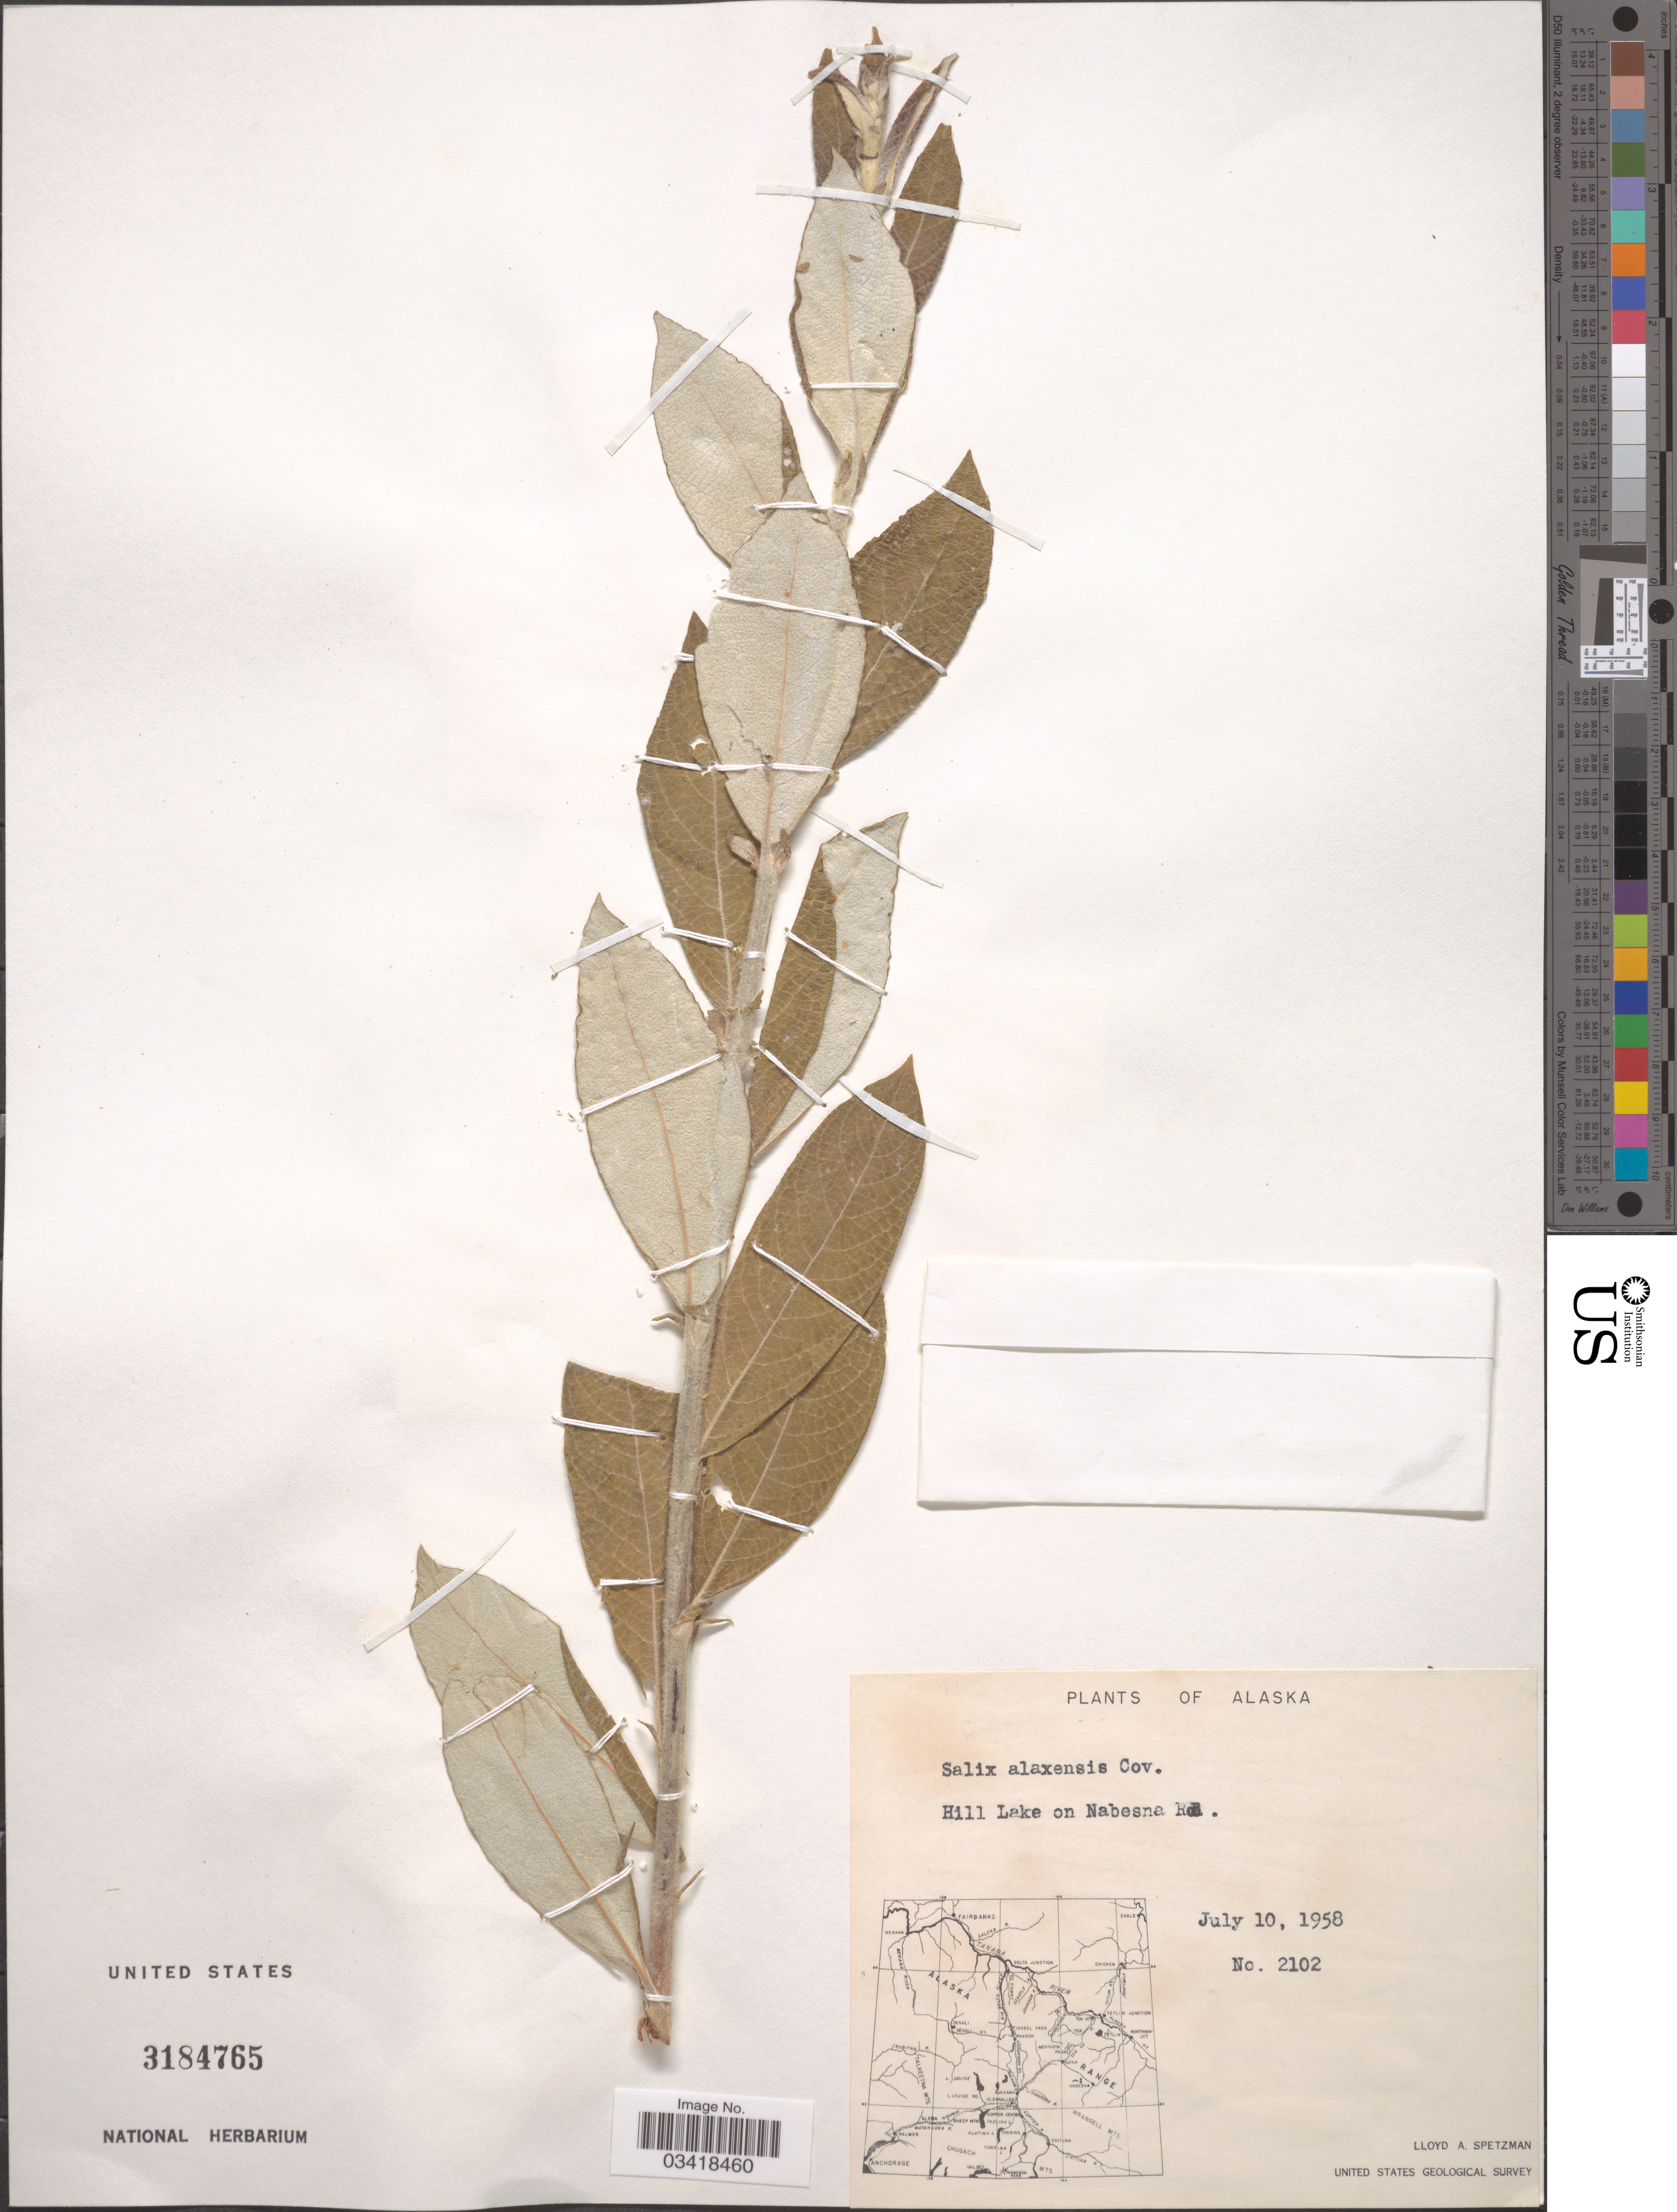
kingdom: Plantae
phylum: Tracheophyta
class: Magnoliopsida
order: Malpighiales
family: Salicaceae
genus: Salix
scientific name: Salix alaxensis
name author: (Andersson) Coville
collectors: L. Spetzman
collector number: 2102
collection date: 1958-07-10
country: United States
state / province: Alaska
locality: Hill Lake on Nabesna Rd.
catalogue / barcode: US 3184765